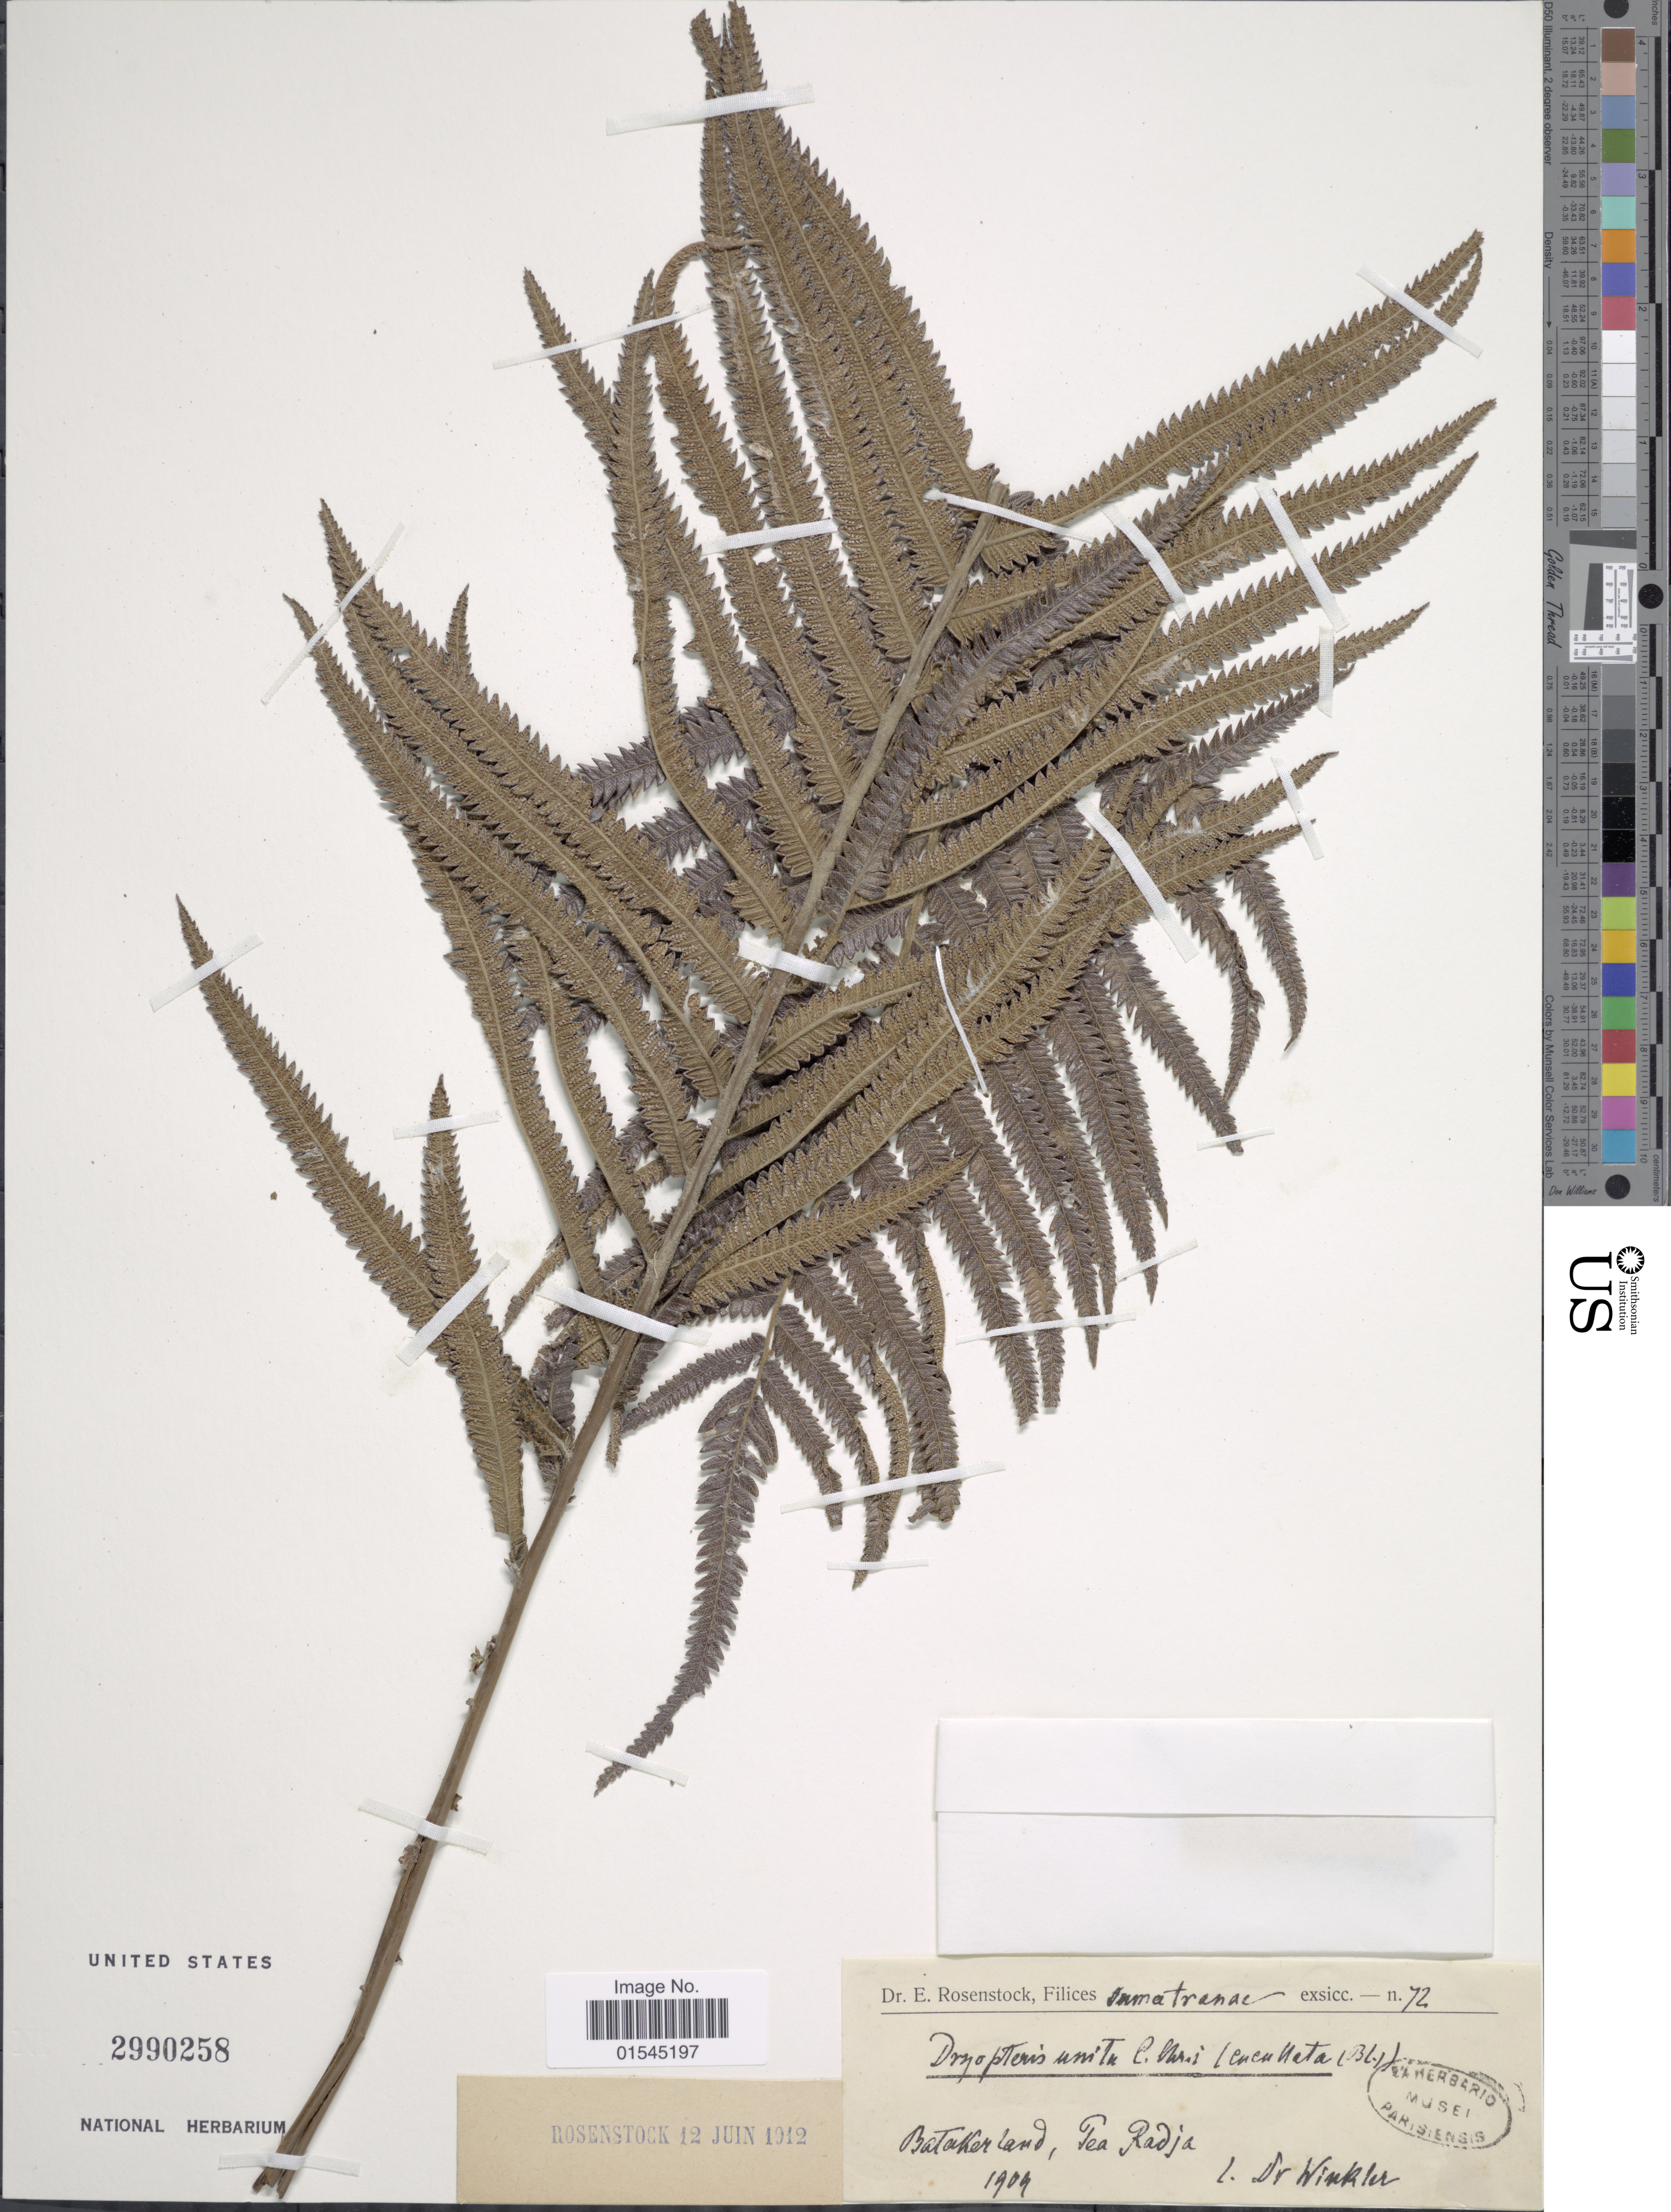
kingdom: Plantae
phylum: Tracheophyta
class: Polypodiopsida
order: Polypodiales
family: Thelypteridaceae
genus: Sphaerostephanos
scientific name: Sphaerostephanos unitus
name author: (L.) Holttum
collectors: -. Winkler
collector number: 72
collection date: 1904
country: Indonesia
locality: Batakerland, Tea Radja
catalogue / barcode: US 2990258